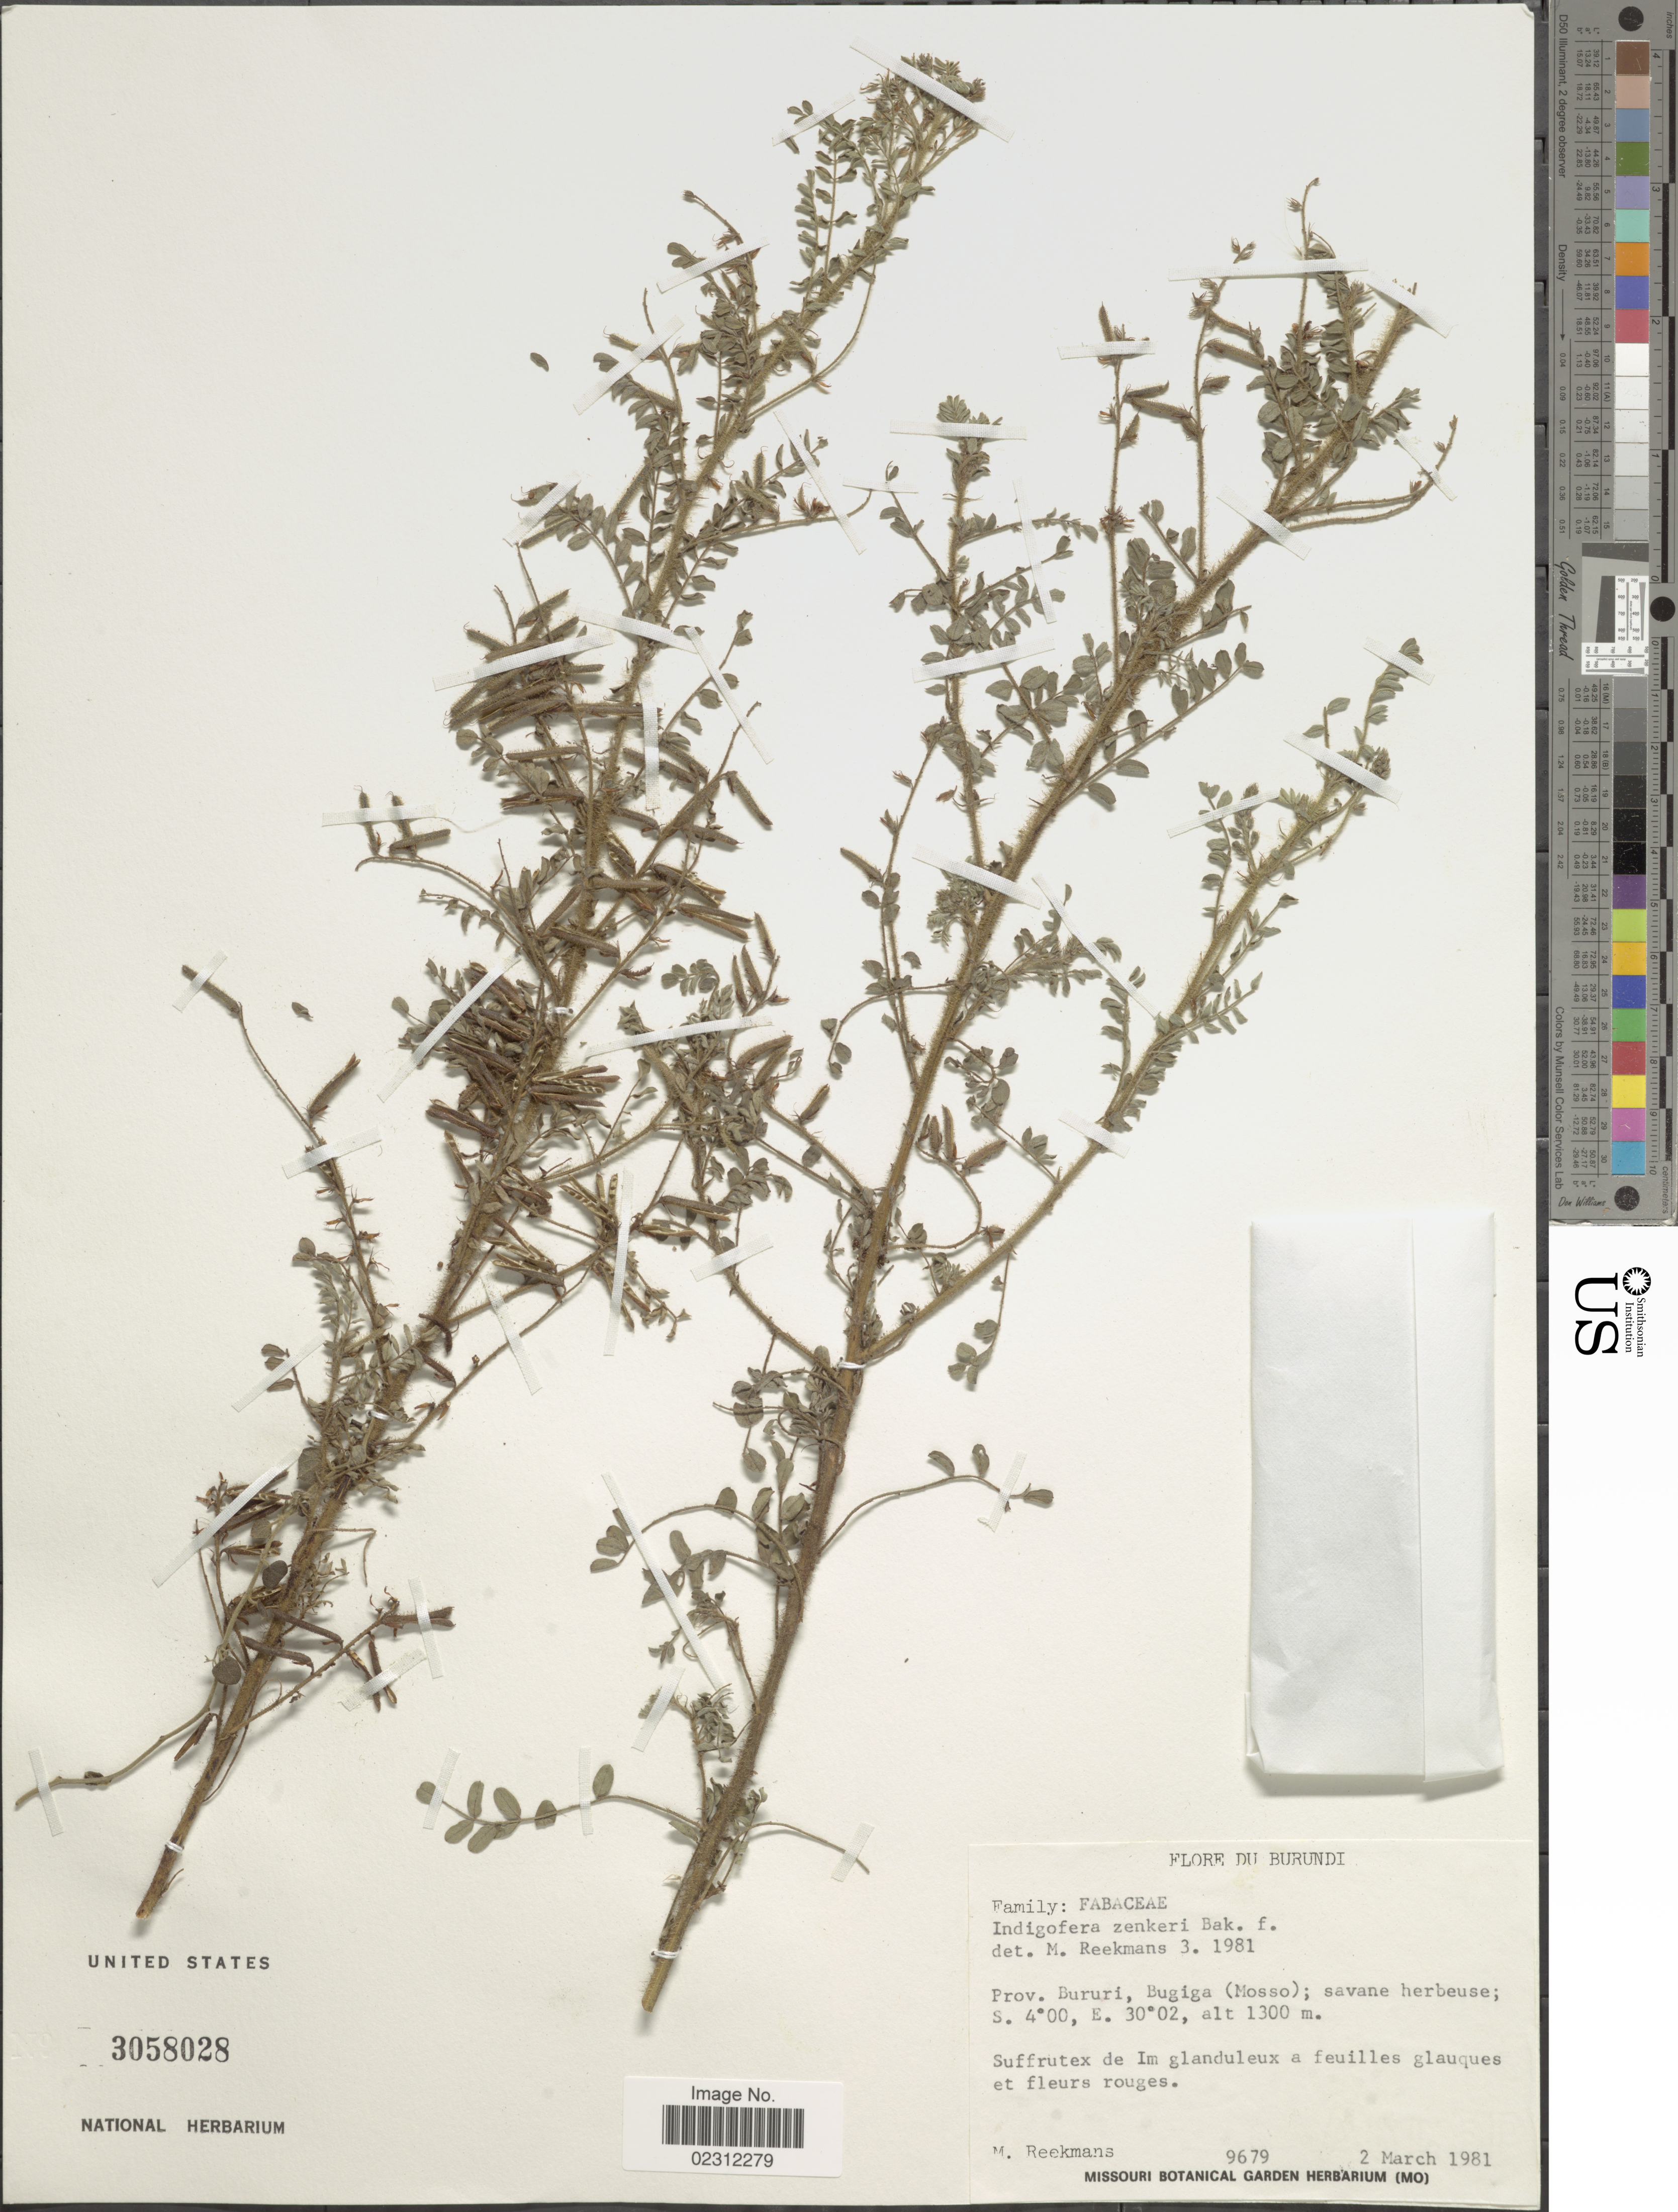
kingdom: Plantae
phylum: Tracheophyta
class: Magnoliopsida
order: Fabales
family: Fabaceae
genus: Indigofera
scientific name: Indigofera zenkeri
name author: Baker f.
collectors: M. Reekmans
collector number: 9679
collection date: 1981-03-02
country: Burundi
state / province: Bururi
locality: Bugiga (Mosso)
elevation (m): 1300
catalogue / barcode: US 3058028